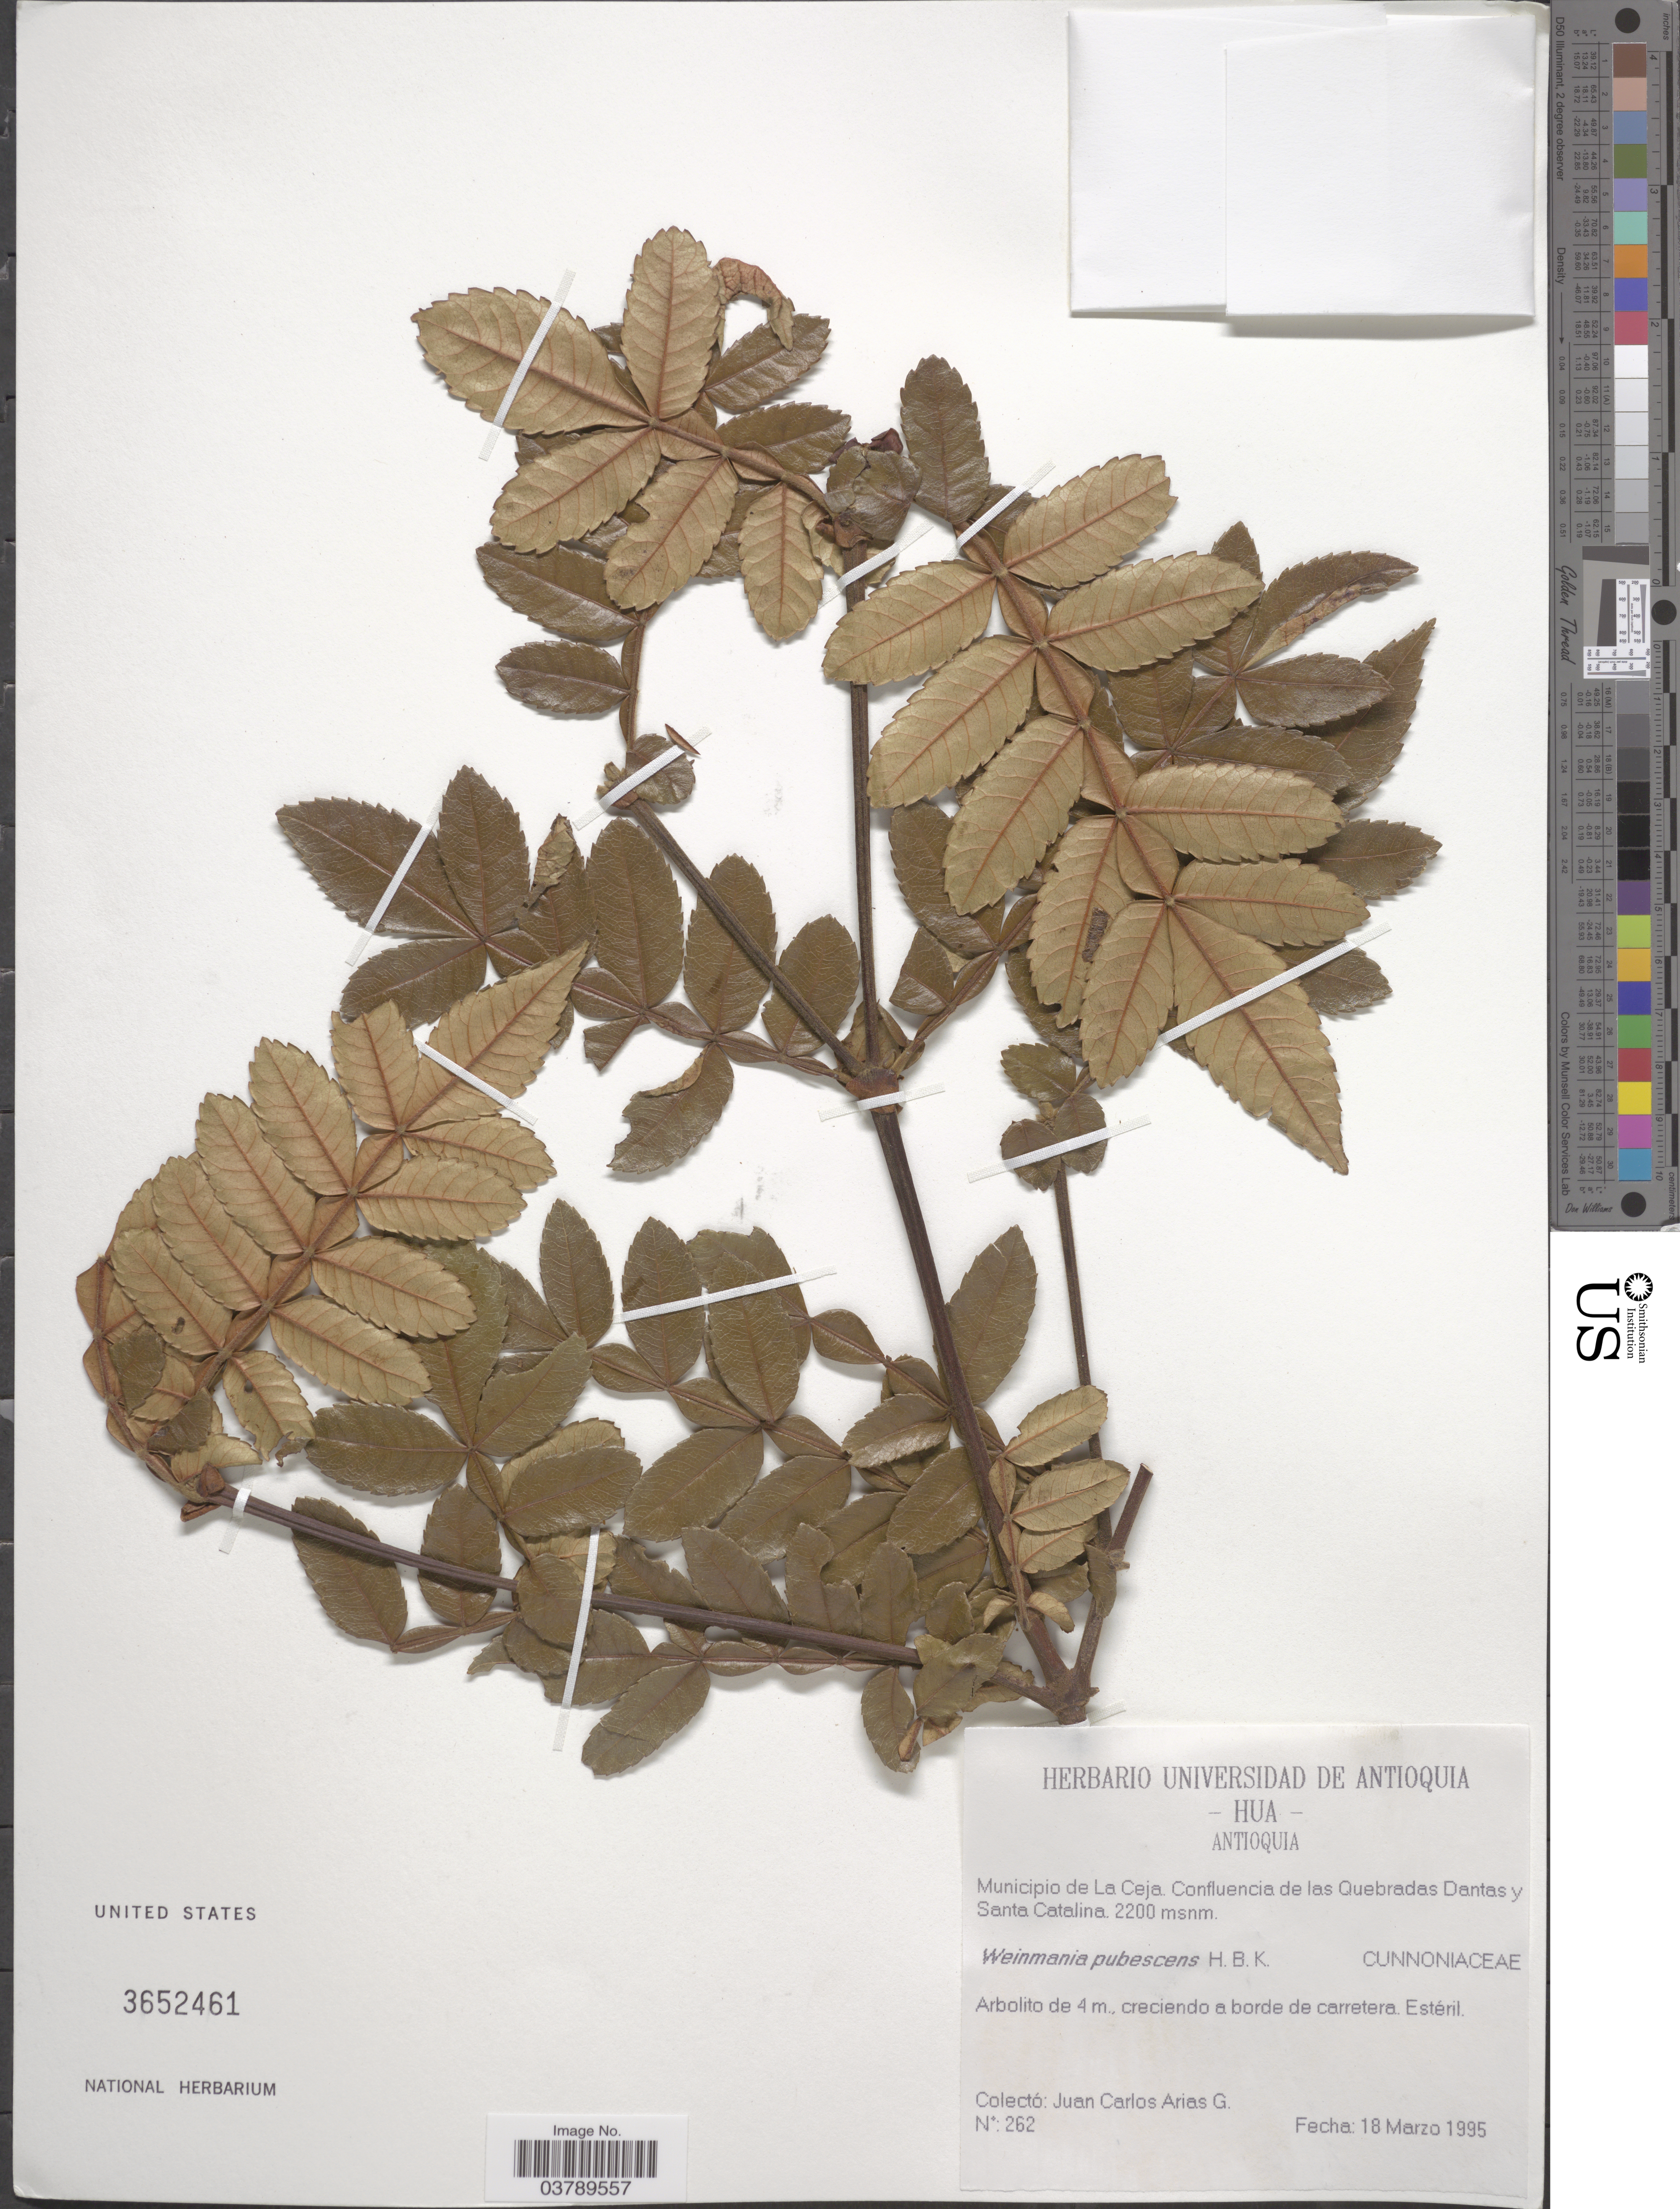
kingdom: Plantae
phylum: Tracheophyta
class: Magnoliopsida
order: Oxalidales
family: Cunoniaceae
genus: Weinmannia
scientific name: Weinmannia pubescens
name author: Kunth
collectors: J. Arias G.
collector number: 262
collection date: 1995-03-18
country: Colombia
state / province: Antioquia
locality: Municipio de La Ceja. Confluencia de las Quebradas Dantas y Santa Catalina.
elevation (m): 2200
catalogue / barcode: US 3652461